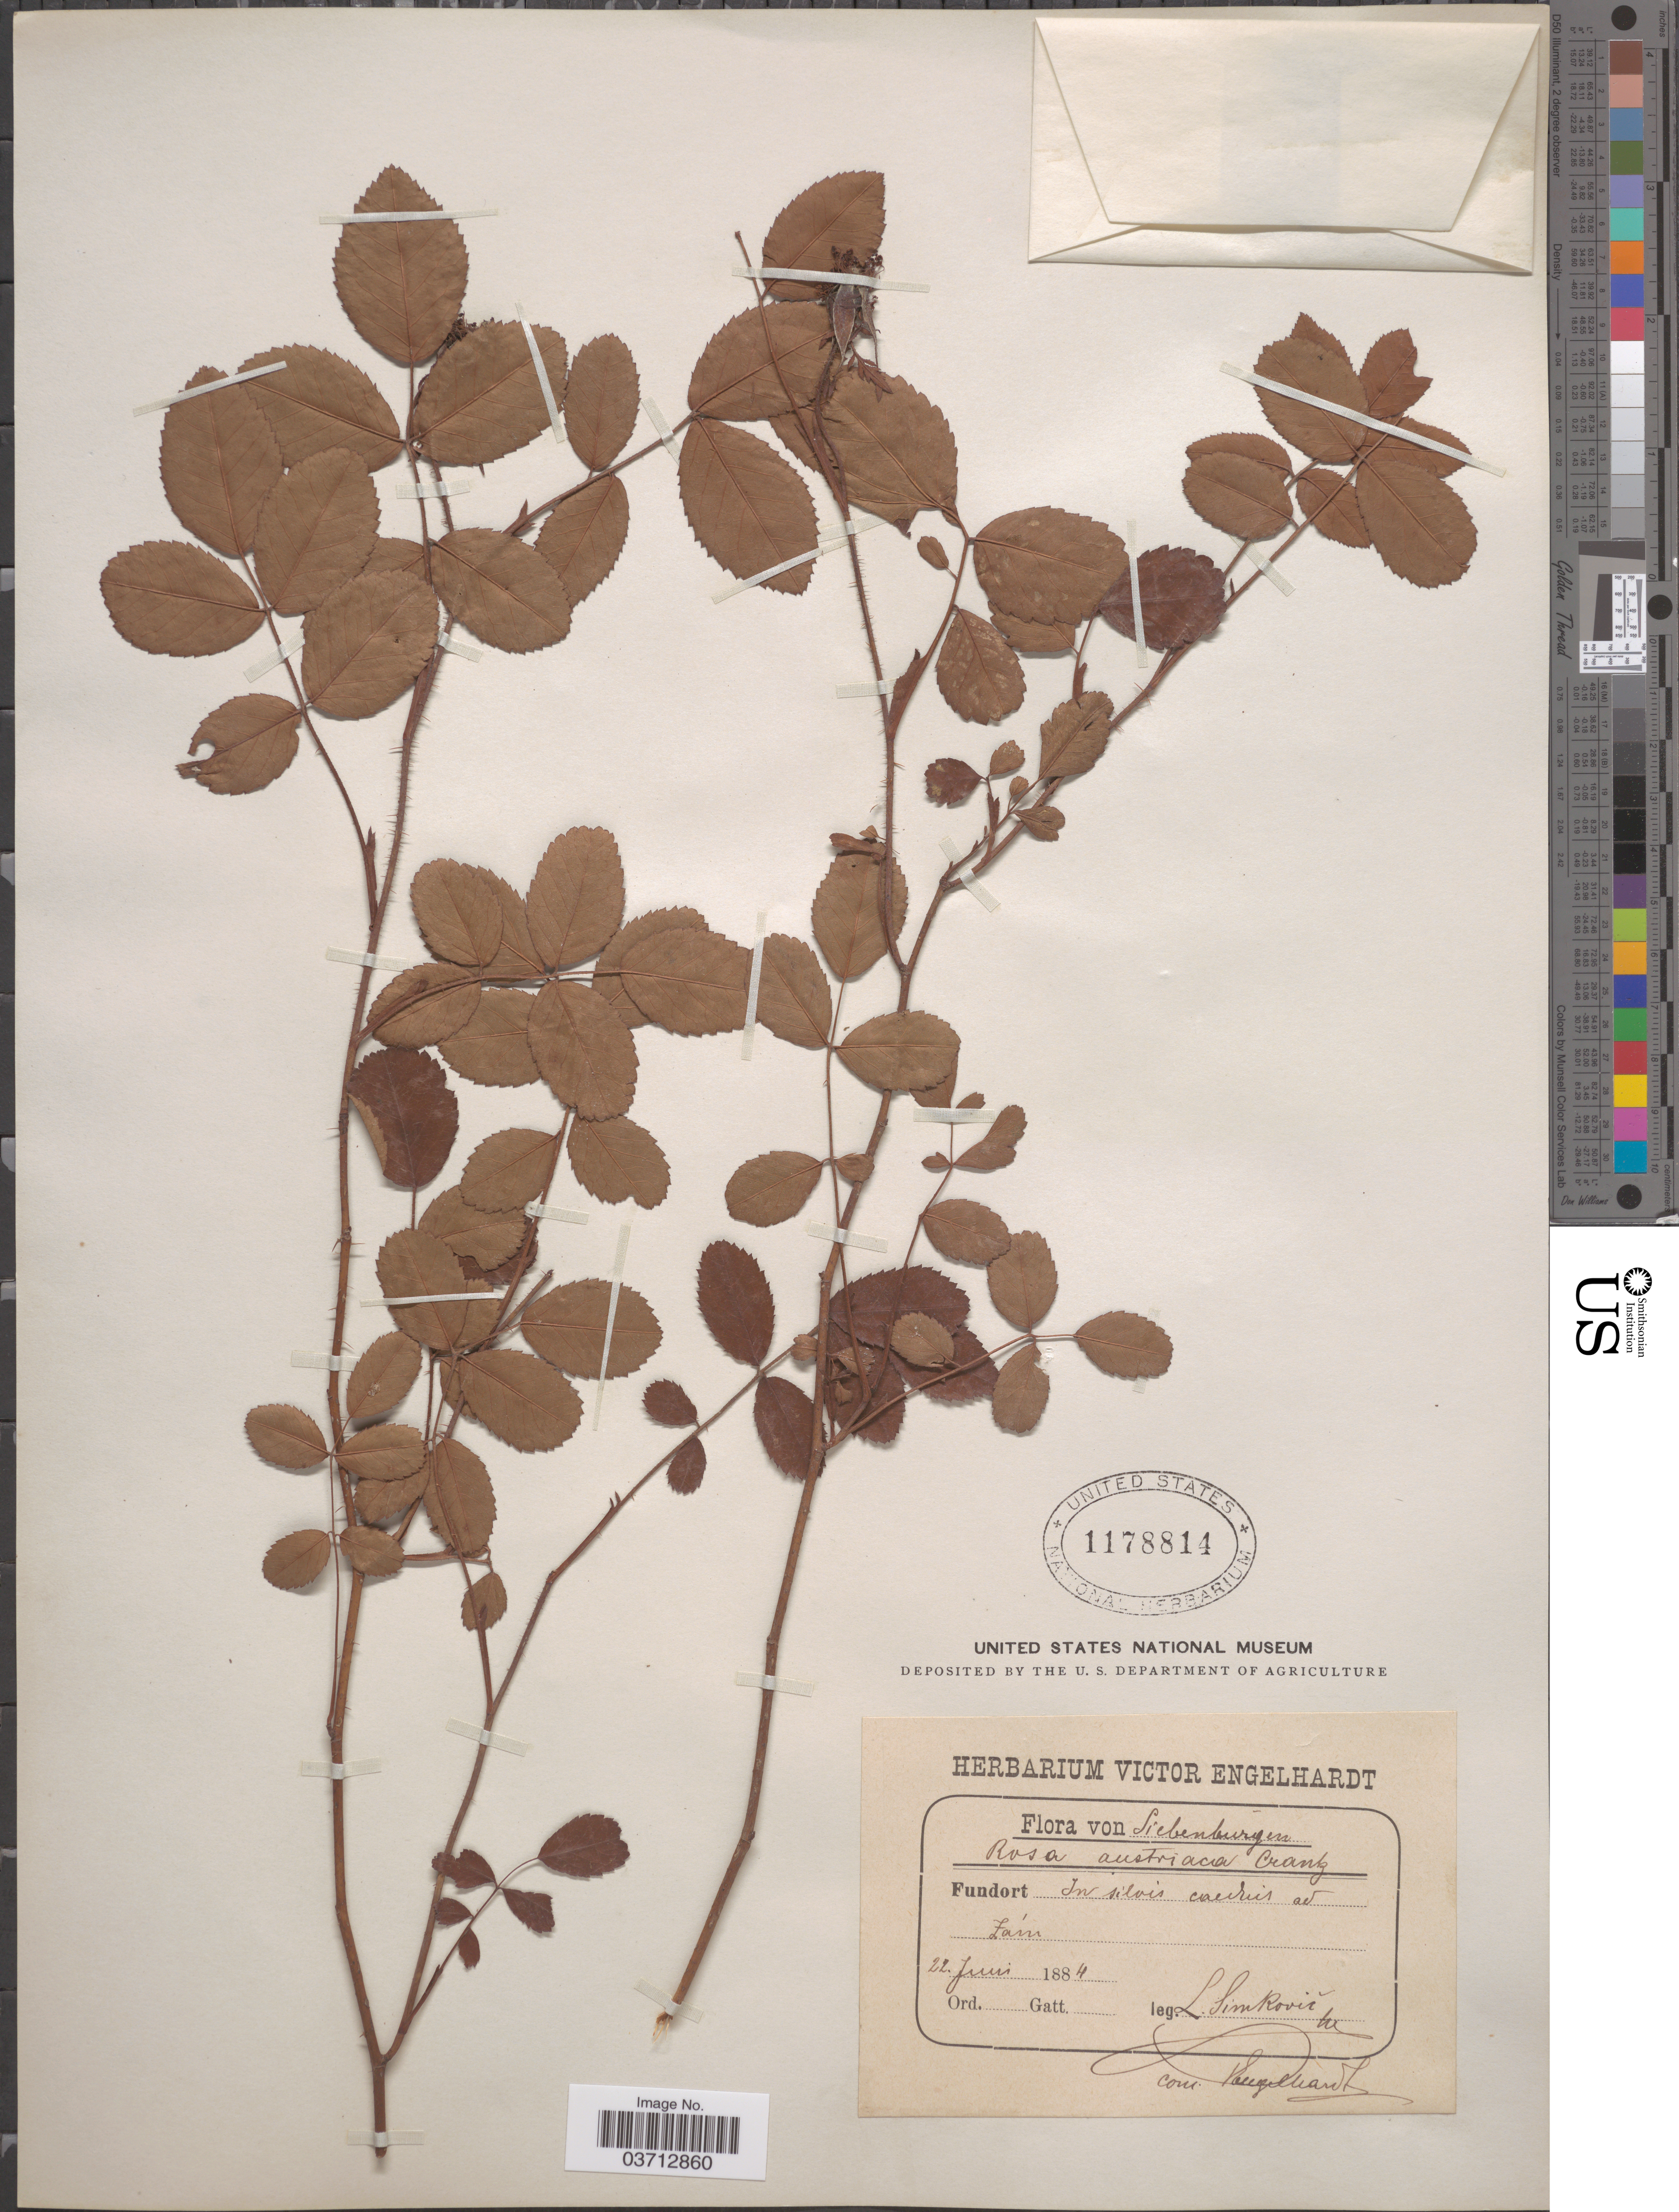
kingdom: Plantae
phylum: Tracheophyta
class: Magnoliopsida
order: Rosales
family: Rosaceae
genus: Rosa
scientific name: Rosa austriaca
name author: Crantz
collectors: L. Simkovič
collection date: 1884-06-22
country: Romania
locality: Siebenburgen. In silvis caleties [interpreted] ad Zám.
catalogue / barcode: US 1178814